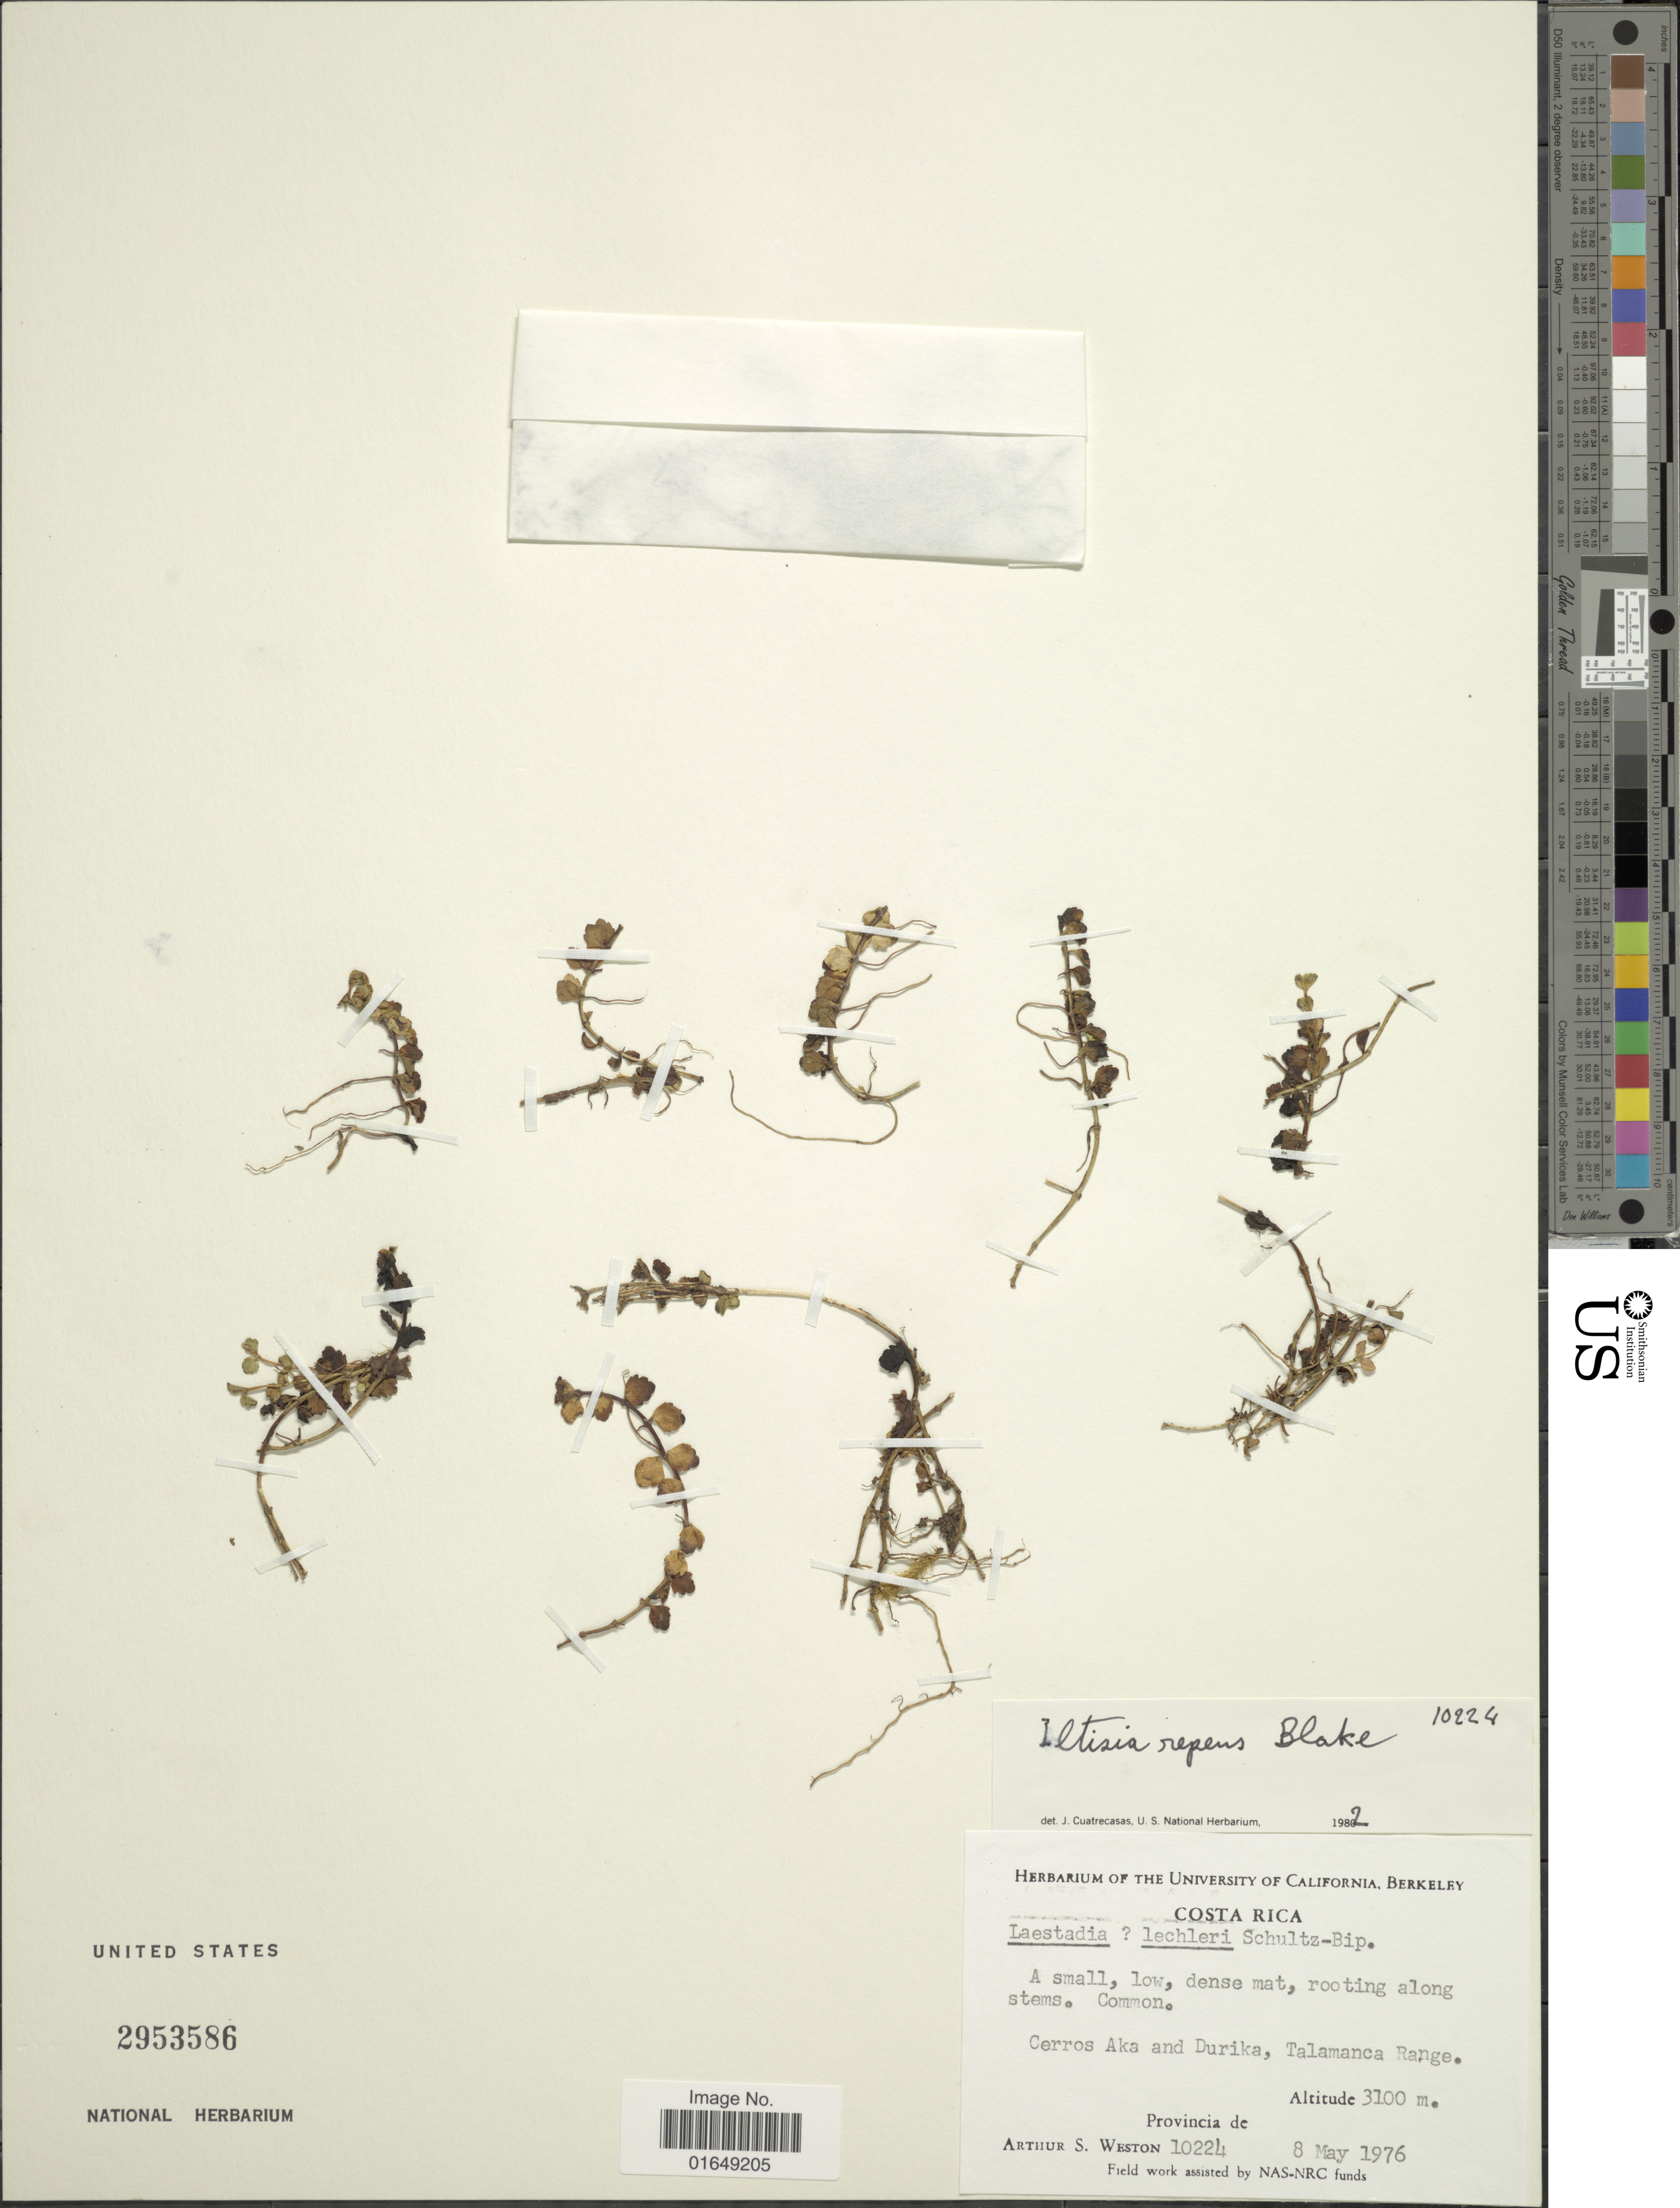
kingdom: Plantae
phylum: Tracheophyta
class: Magnoliopsida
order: Asterales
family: Asteraceae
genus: Iltisia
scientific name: Iltisia repens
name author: S.F. Blake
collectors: A. Weston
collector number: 10224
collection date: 1976-05-08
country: Costa Rica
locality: Cerros Aka and Durika, Talamanca Range.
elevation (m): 3100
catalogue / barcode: US 2953586